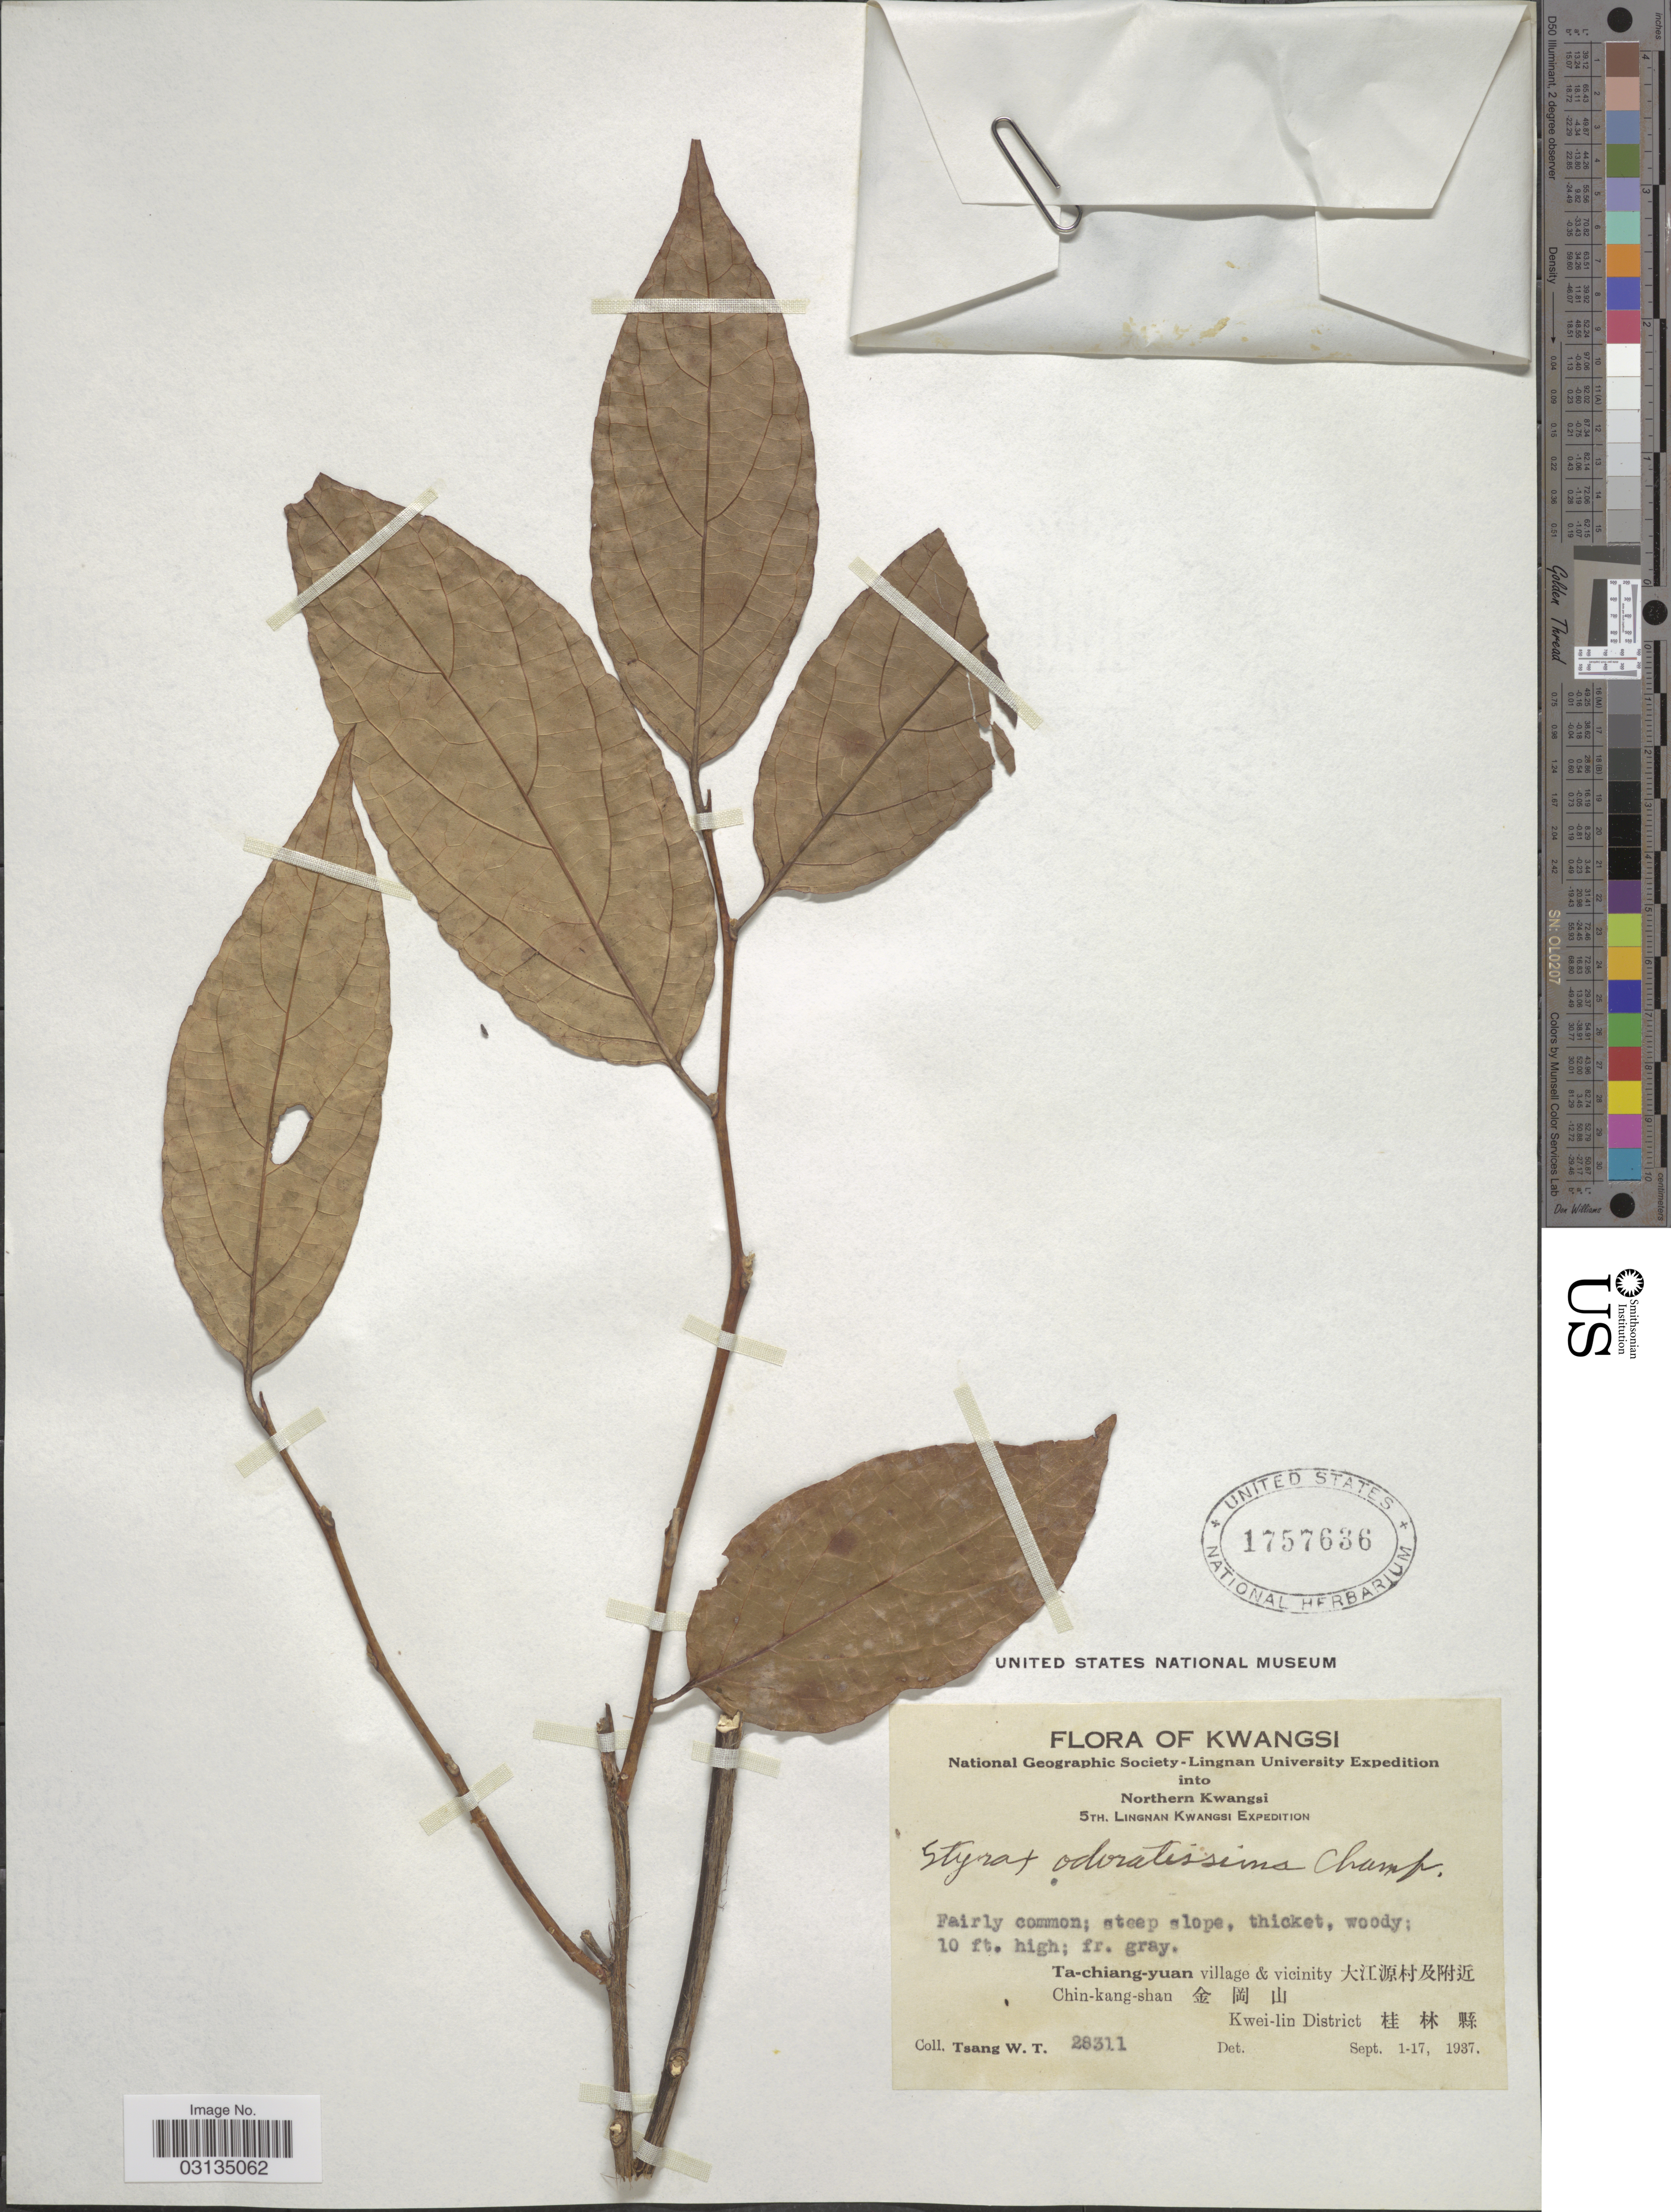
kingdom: Plantae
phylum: Tracheophyta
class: Magnoliopsida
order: Ericales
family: Styracaceae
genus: Styrax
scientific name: Styrax odoratissimus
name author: Champ. ex Benth.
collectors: W. T. Tsang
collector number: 28311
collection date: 1937-09-01/1937-09-17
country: China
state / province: Guangxi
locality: Kwangsi, Northern Kwangsi, Ta-chiang-yuan village & vicinity, Chin-kang-shan, Kwei-lin District.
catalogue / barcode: US 1757636